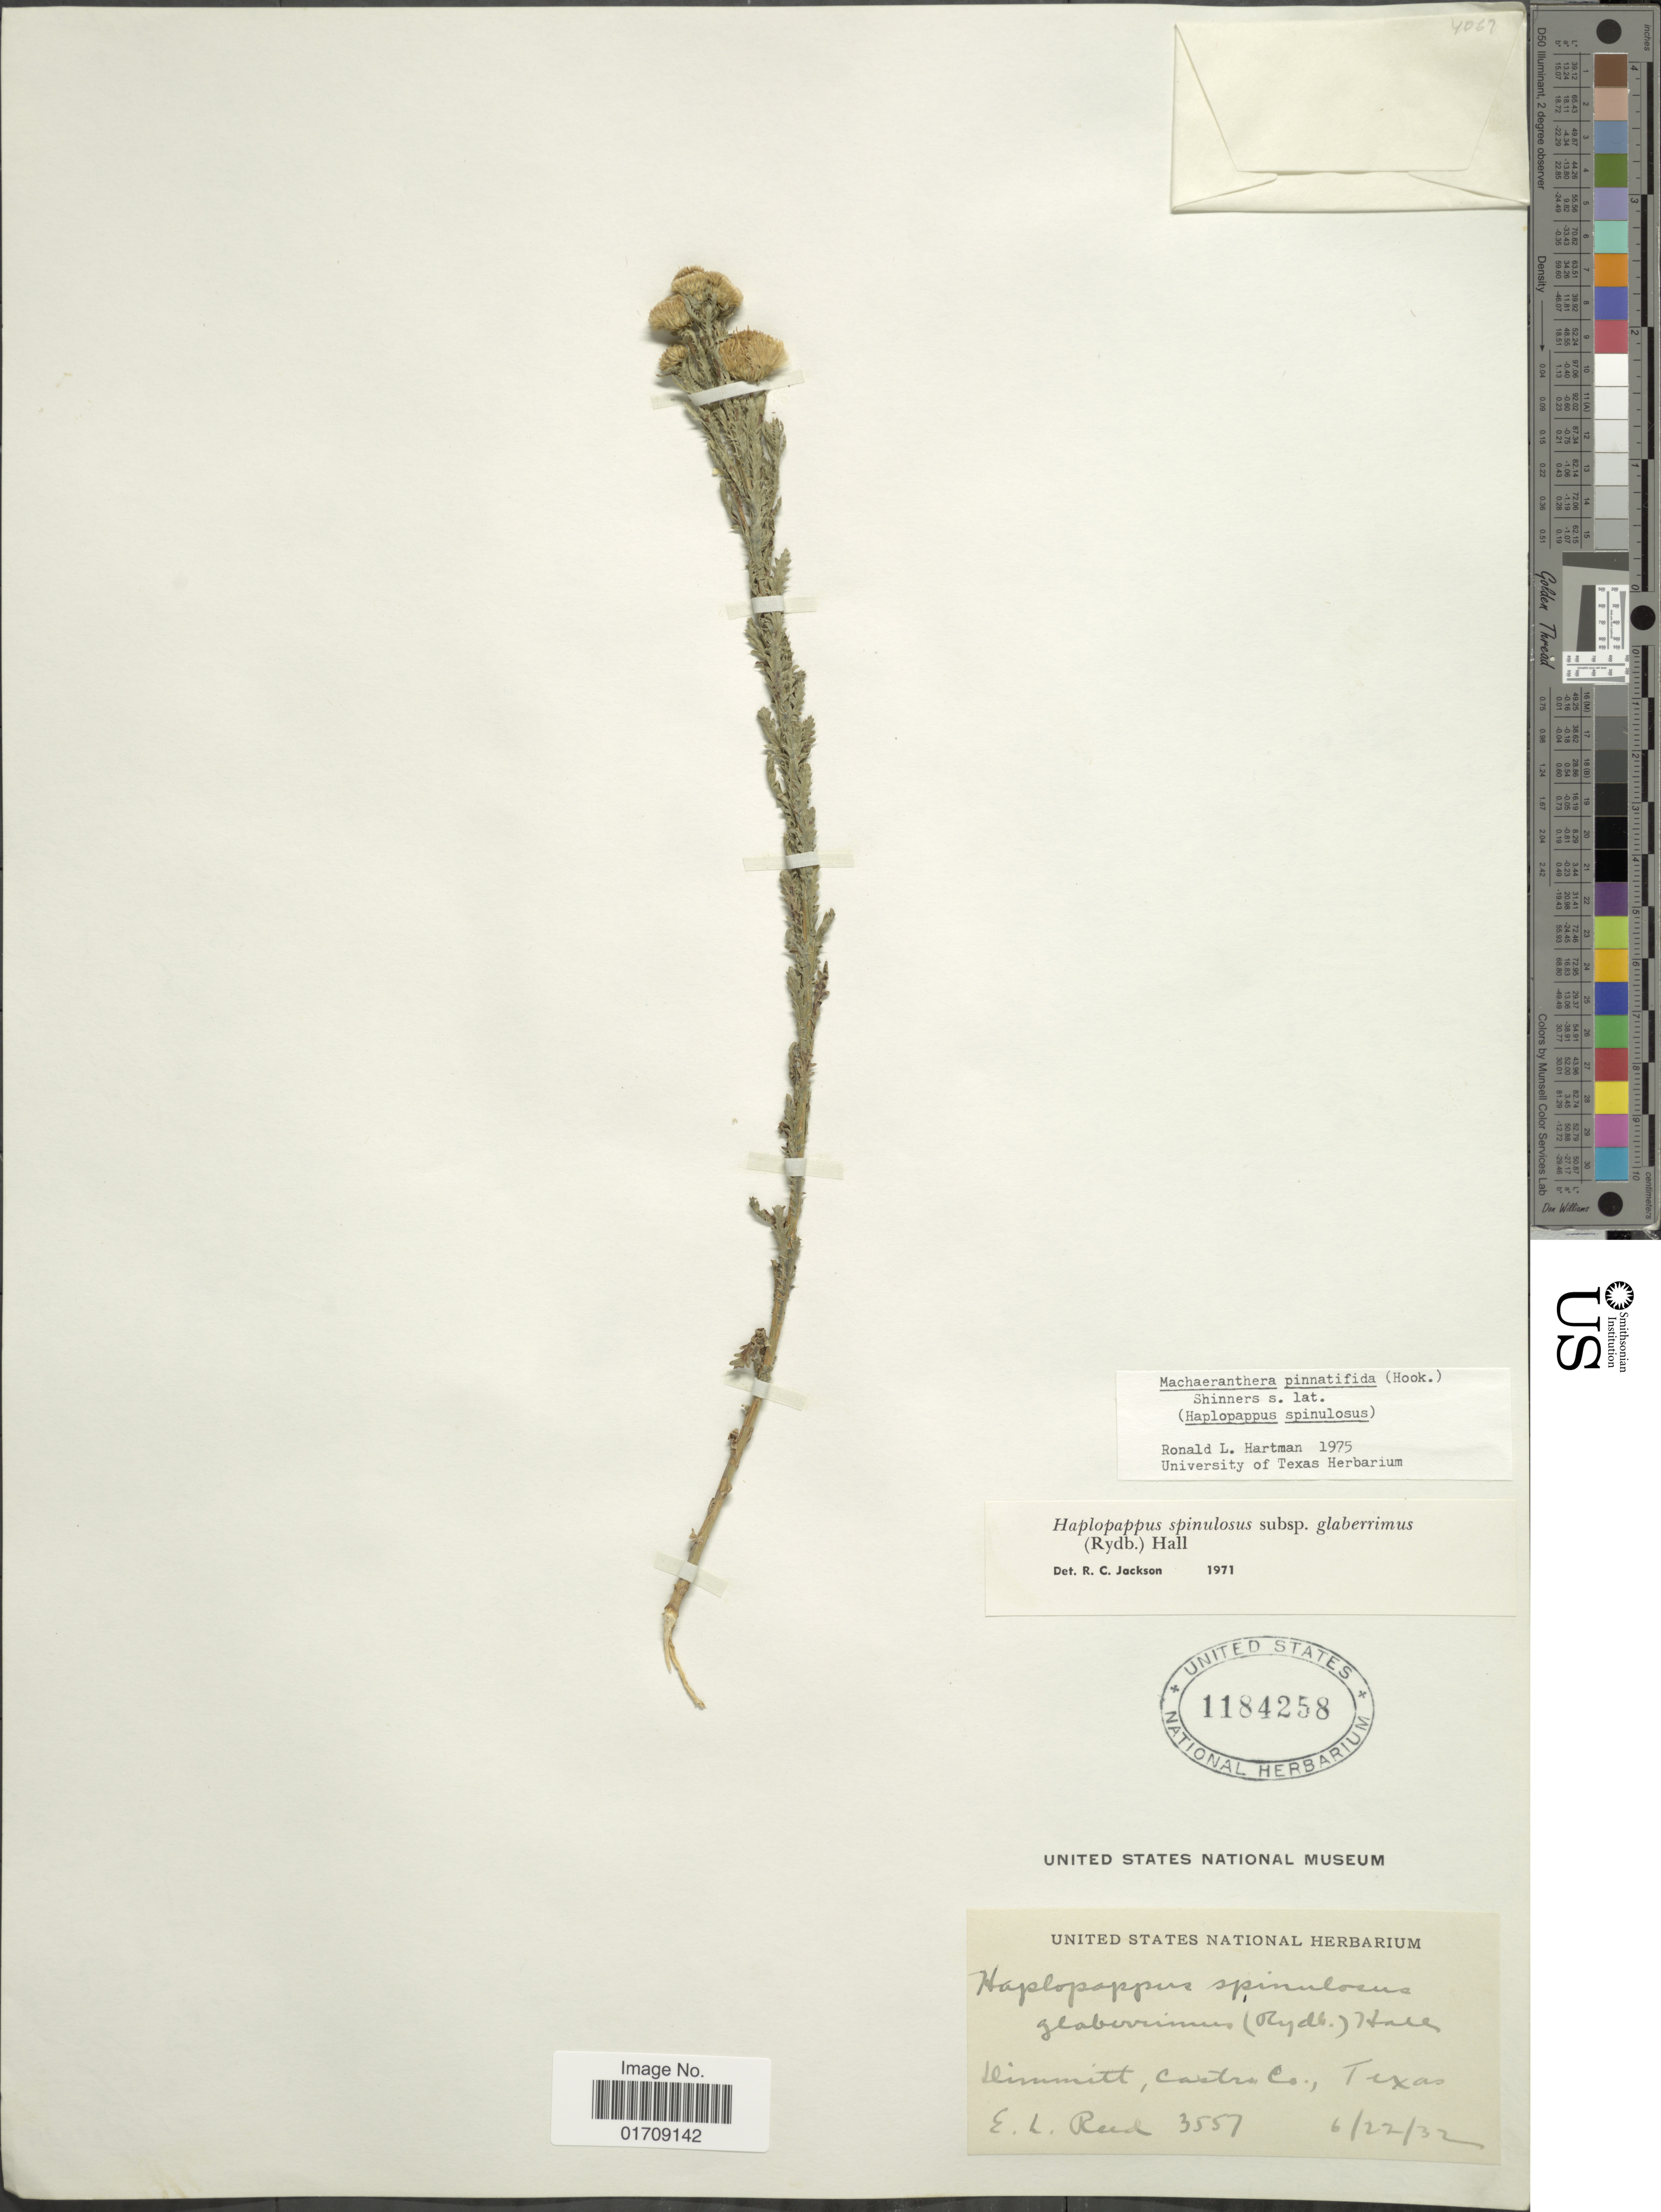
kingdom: Plantae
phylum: Tracheophyta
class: Magnoliopsida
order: Asterales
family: Asteraceae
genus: Machaeranthera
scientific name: Machaeranthera pinnatifida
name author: (Hook.) Shinners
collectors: E. Reed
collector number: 3557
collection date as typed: Transcribed d/m/y: 22/6/32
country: United States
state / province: Texas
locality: Himmitt, Castro Co.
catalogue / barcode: US 1184258